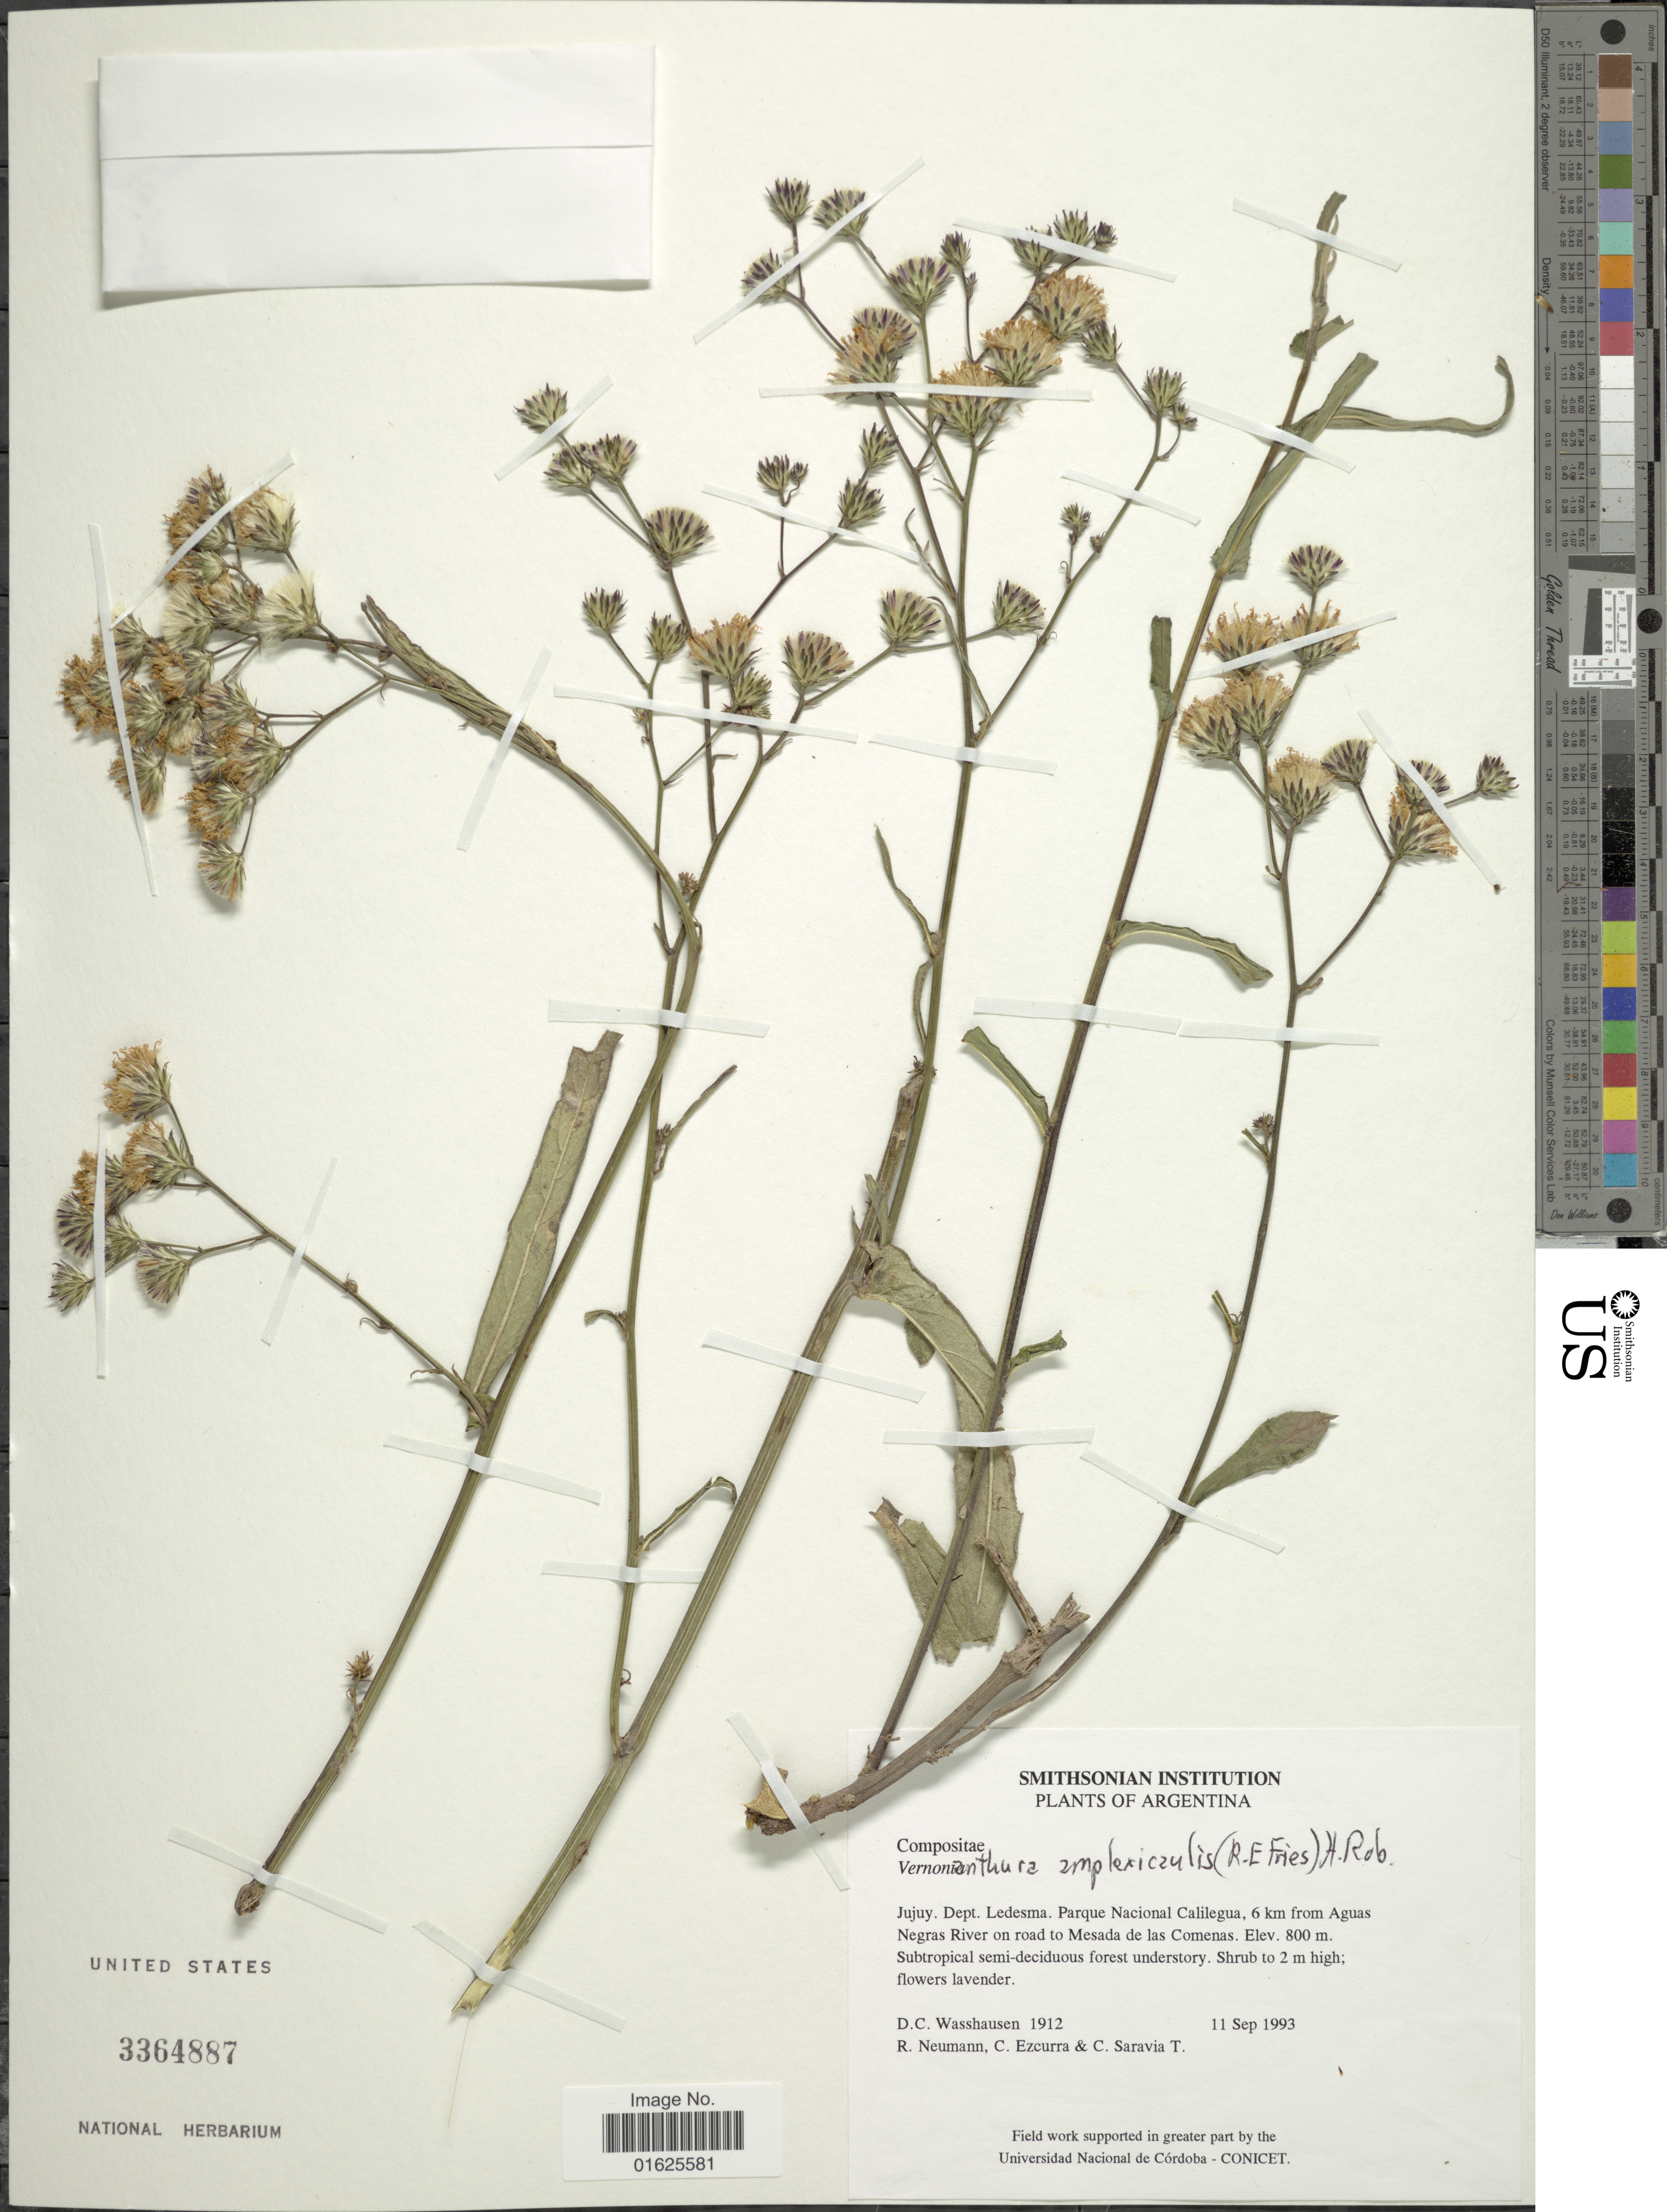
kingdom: Plantae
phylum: Tracheophyta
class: Magnoliopsida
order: Asterales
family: Asteraceae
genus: Vernonanthura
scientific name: Vernonanthura amplexicaulis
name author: (R.E. Fr.) H. Rob.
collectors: D. C. Wasshausen, R. Neumann, C. Ezcurra & C. Saravia T.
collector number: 1912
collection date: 1993-09-11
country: Argentina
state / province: Jujuy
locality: Dept. Ledesma. parque Nacional Calilegua, 6 km from Aguas Negras River on road to Mesada de las Comenas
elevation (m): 800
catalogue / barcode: US 3364887